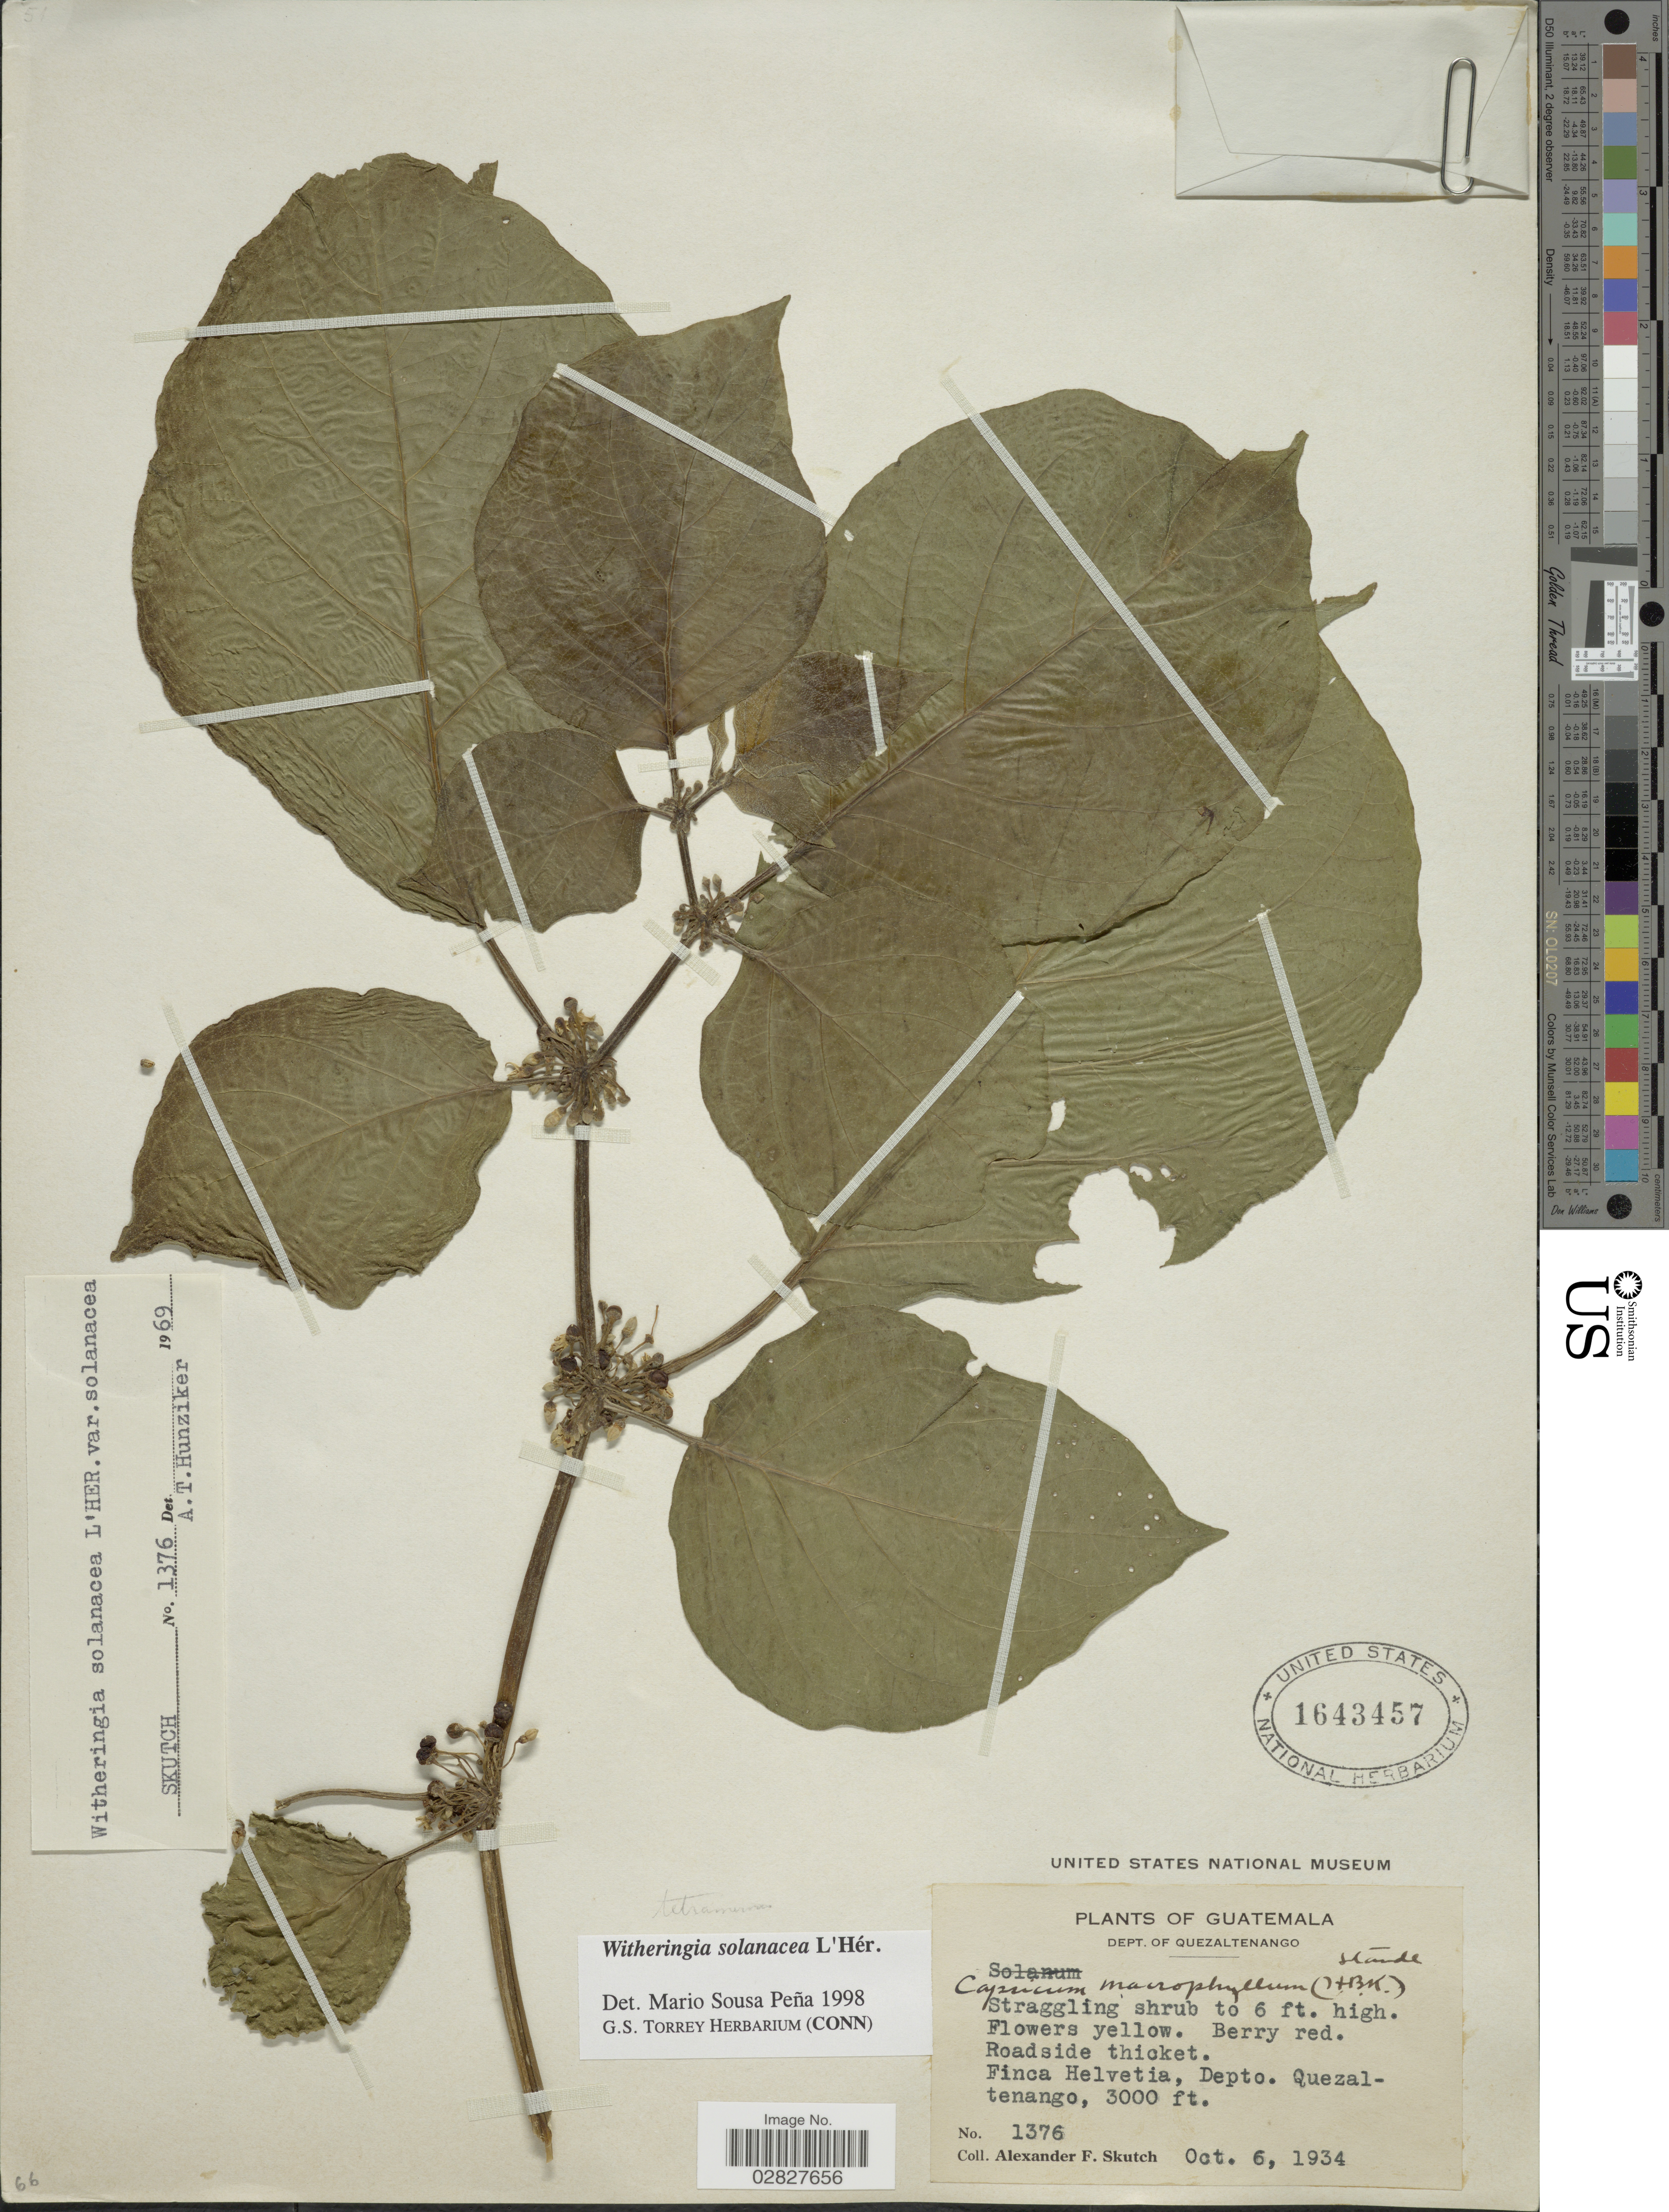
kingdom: Plantae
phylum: Tracheophyta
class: Magnoliopsida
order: Solanales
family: Solanaceae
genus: Witheringia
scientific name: Witheringia solanacea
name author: L'Hér.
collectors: A. F. Skutch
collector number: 1376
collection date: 1934-10-06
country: Guatemala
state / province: Quetzaltenango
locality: Roadside thicket. Finca Helvetia, Depto. Quezaltenango.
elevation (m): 914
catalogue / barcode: US 1643457